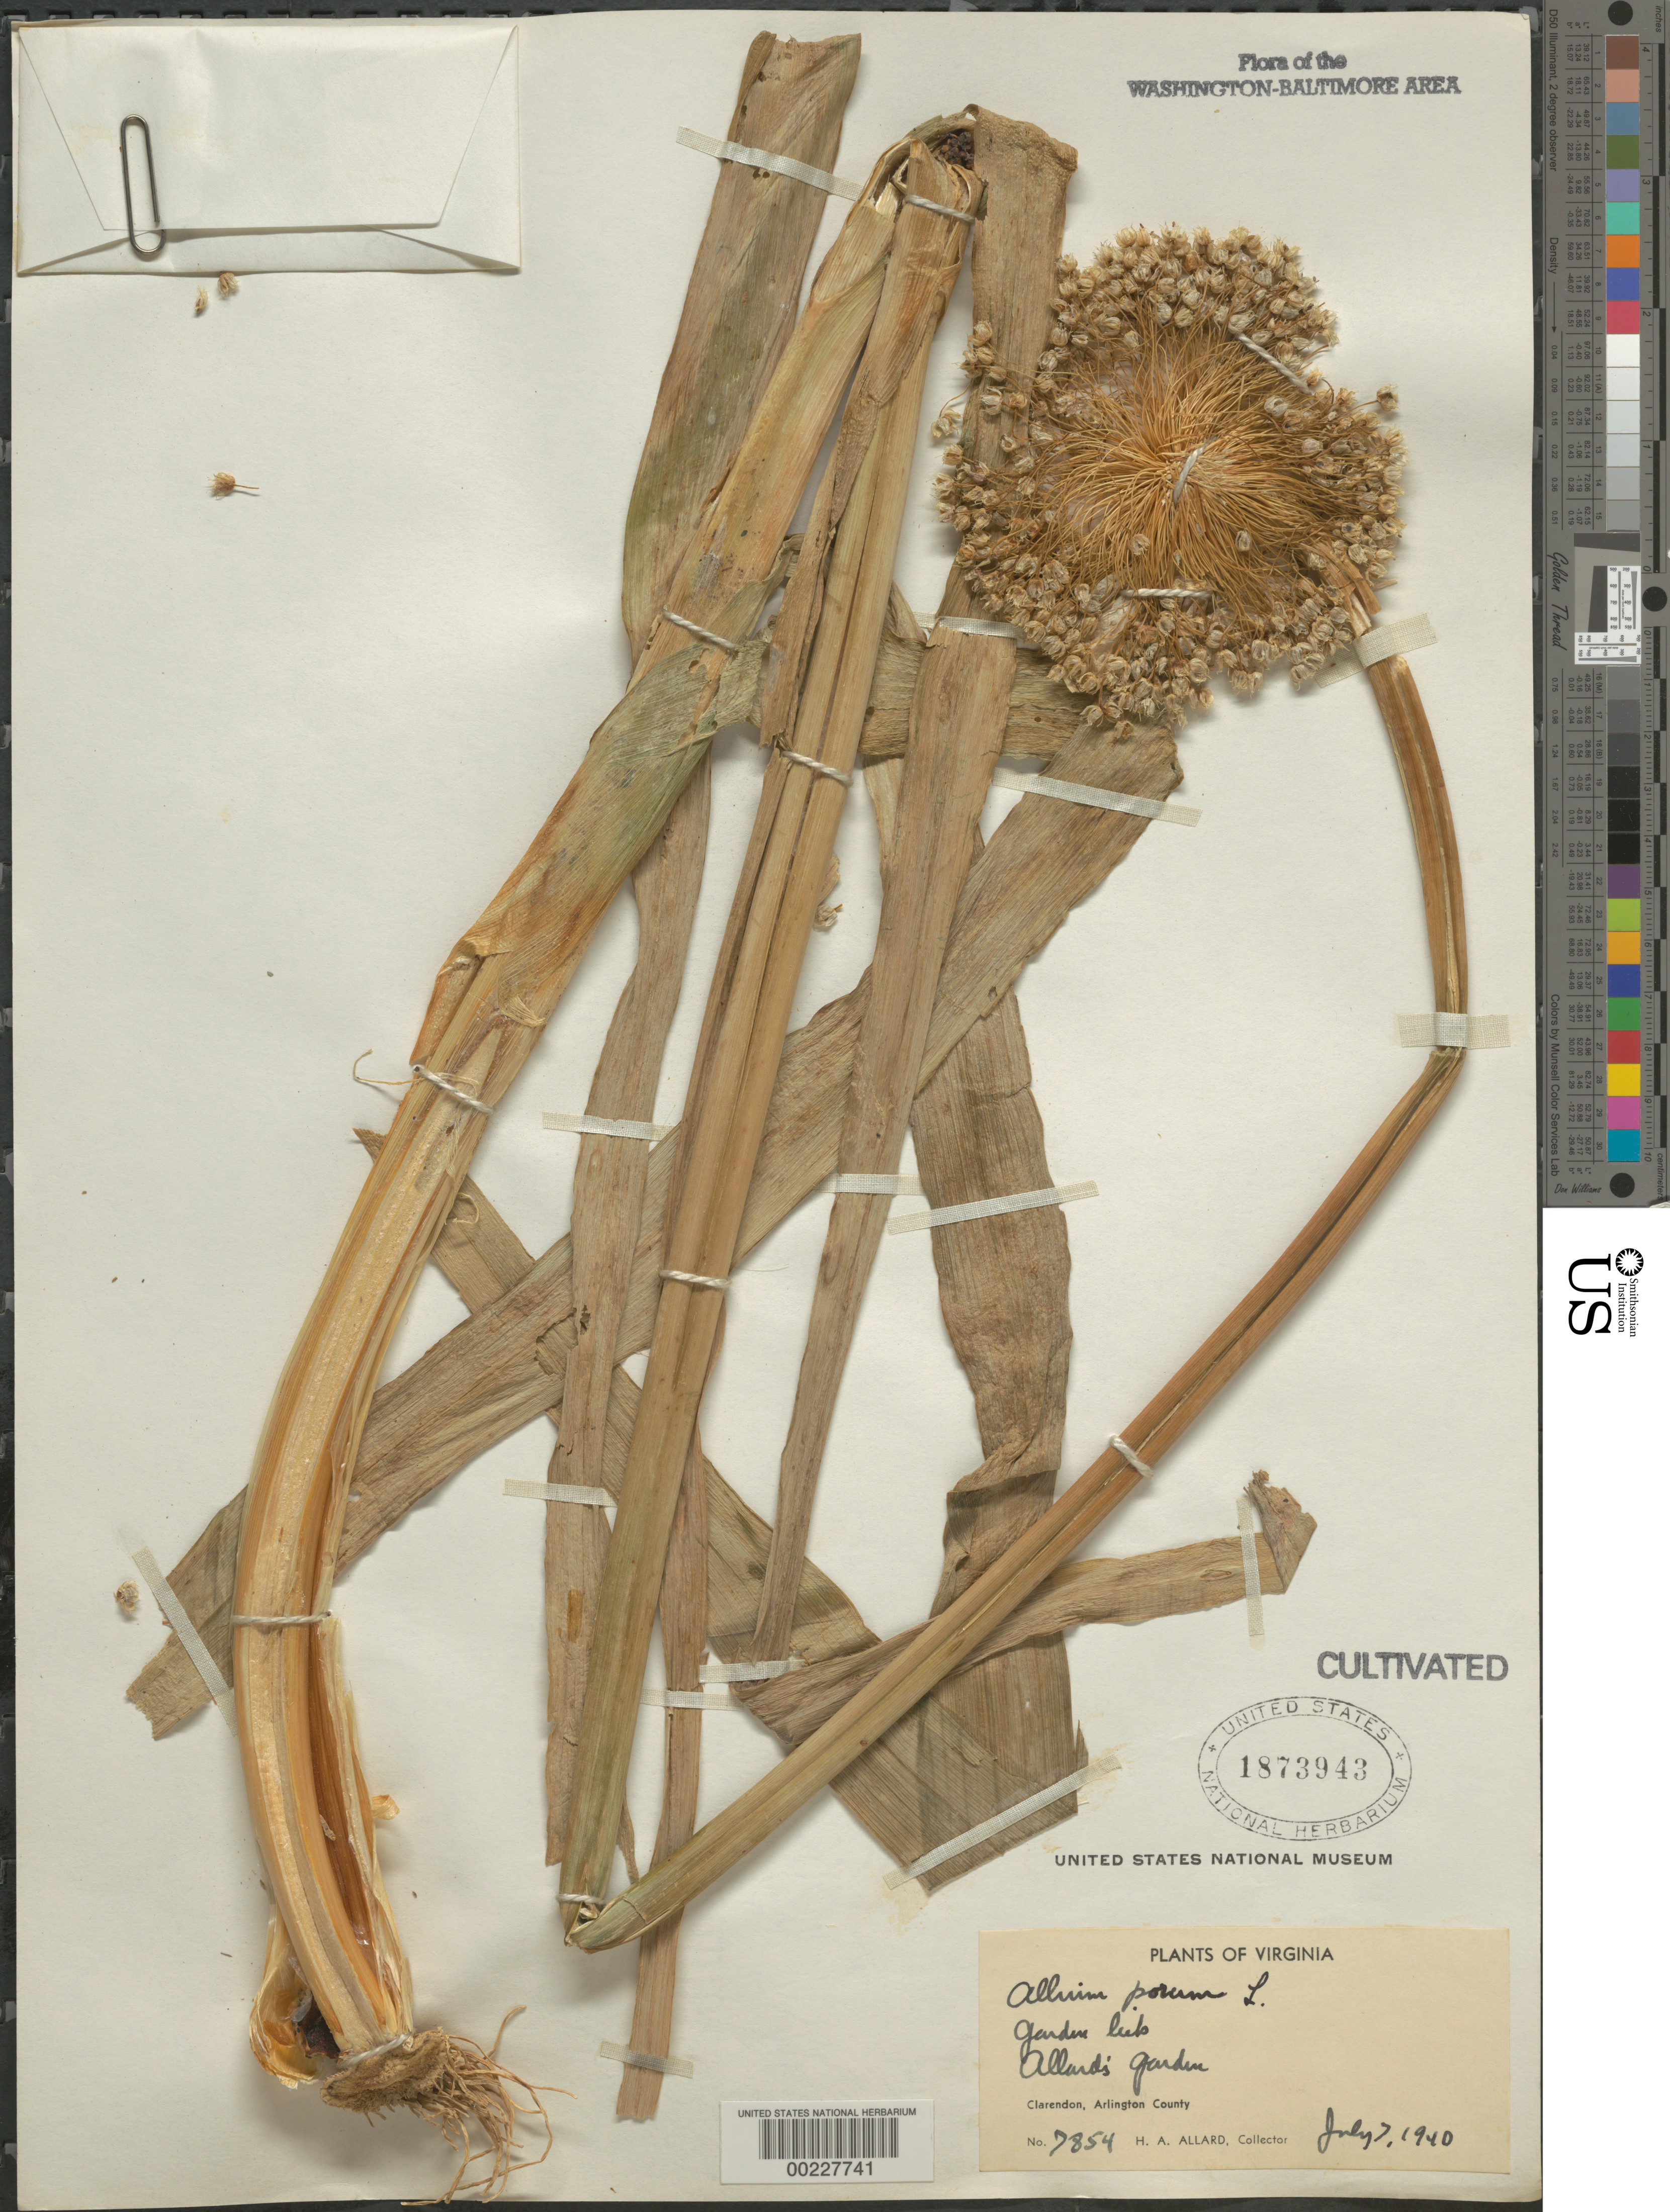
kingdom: Plantae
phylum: Tracheophyta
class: Liliopsida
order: Asparagales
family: Amaryllidaceae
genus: Allium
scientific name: Allium porrum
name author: L.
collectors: H. A. Allard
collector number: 7854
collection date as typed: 07 Jul 1940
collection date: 1940-07-07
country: United States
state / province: Virginia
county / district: Arlington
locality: Clarendon, Allard's Garden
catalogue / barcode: US 1873943